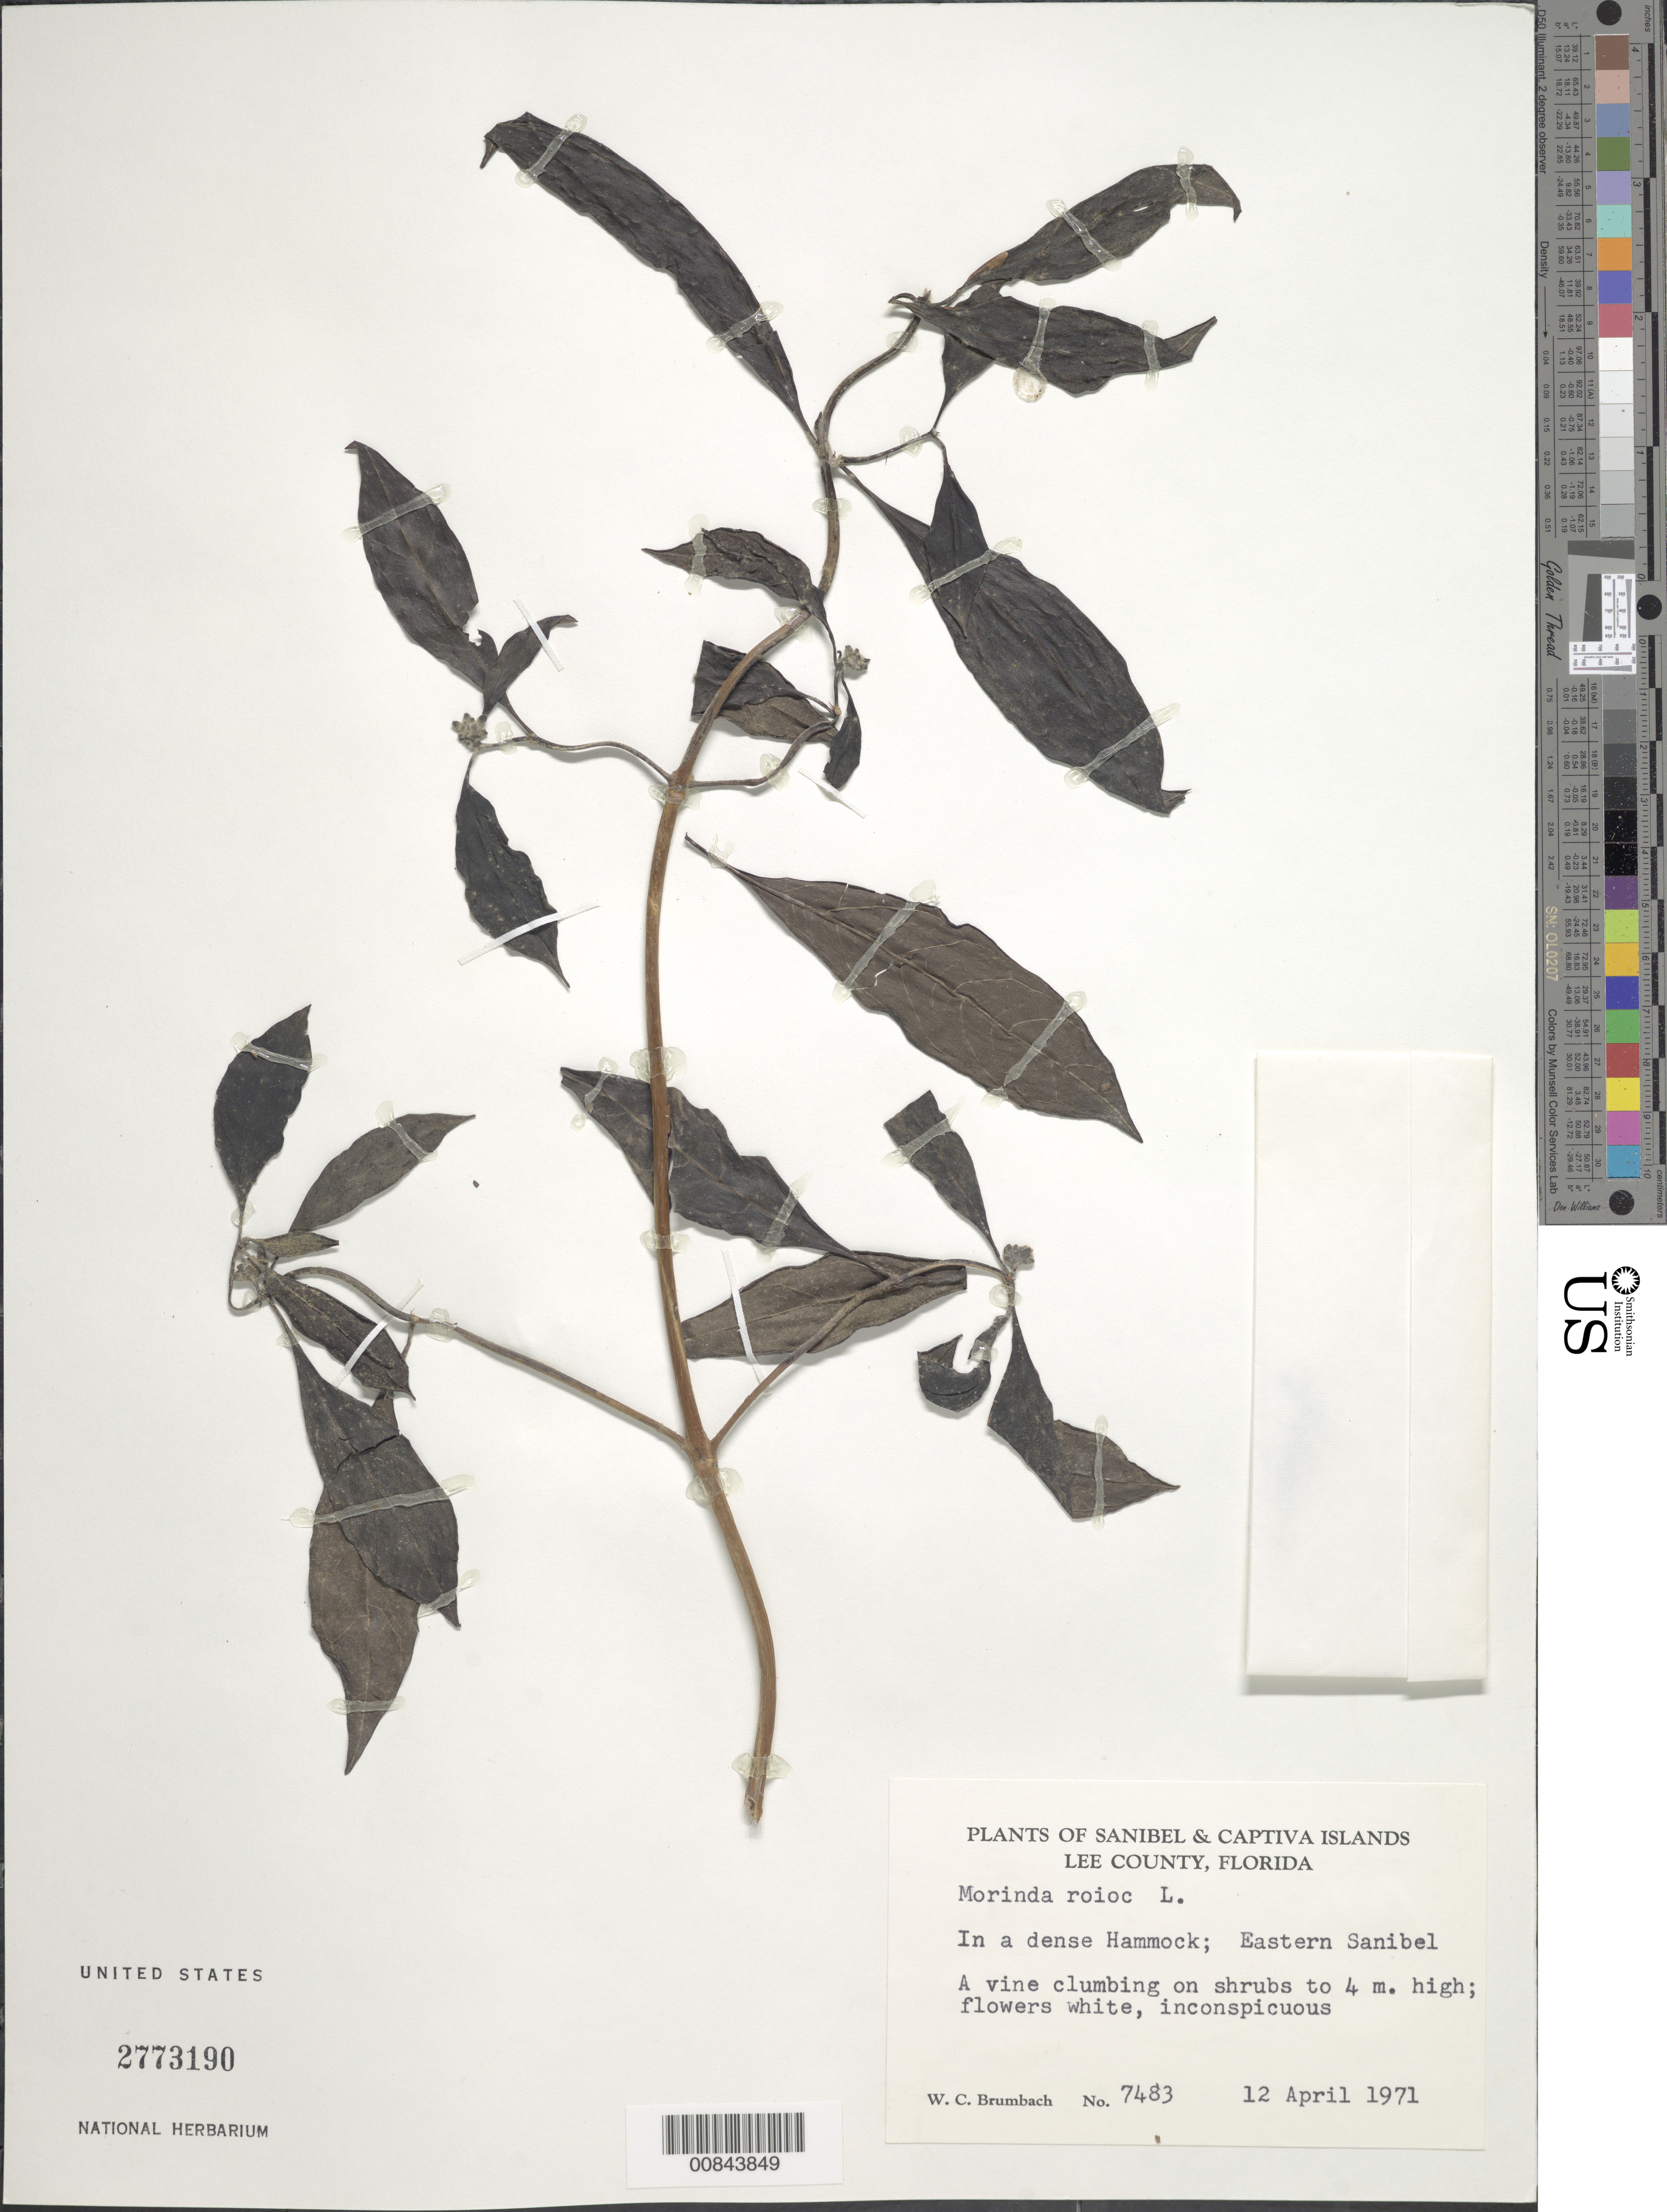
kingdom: Plantae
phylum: Tracheophyta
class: Magnoliopsida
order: Gentianales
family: Rubiaceae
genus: Morinda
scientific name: Morinda royoc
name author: L.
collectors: W. C. Brumbach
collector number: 7483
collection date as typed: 12 Apr 1971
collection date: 1971-04-12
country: United States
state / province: Florida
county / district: Lee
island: Sanibel Island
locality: Eastern Sanibel.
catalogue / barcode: US 2773190